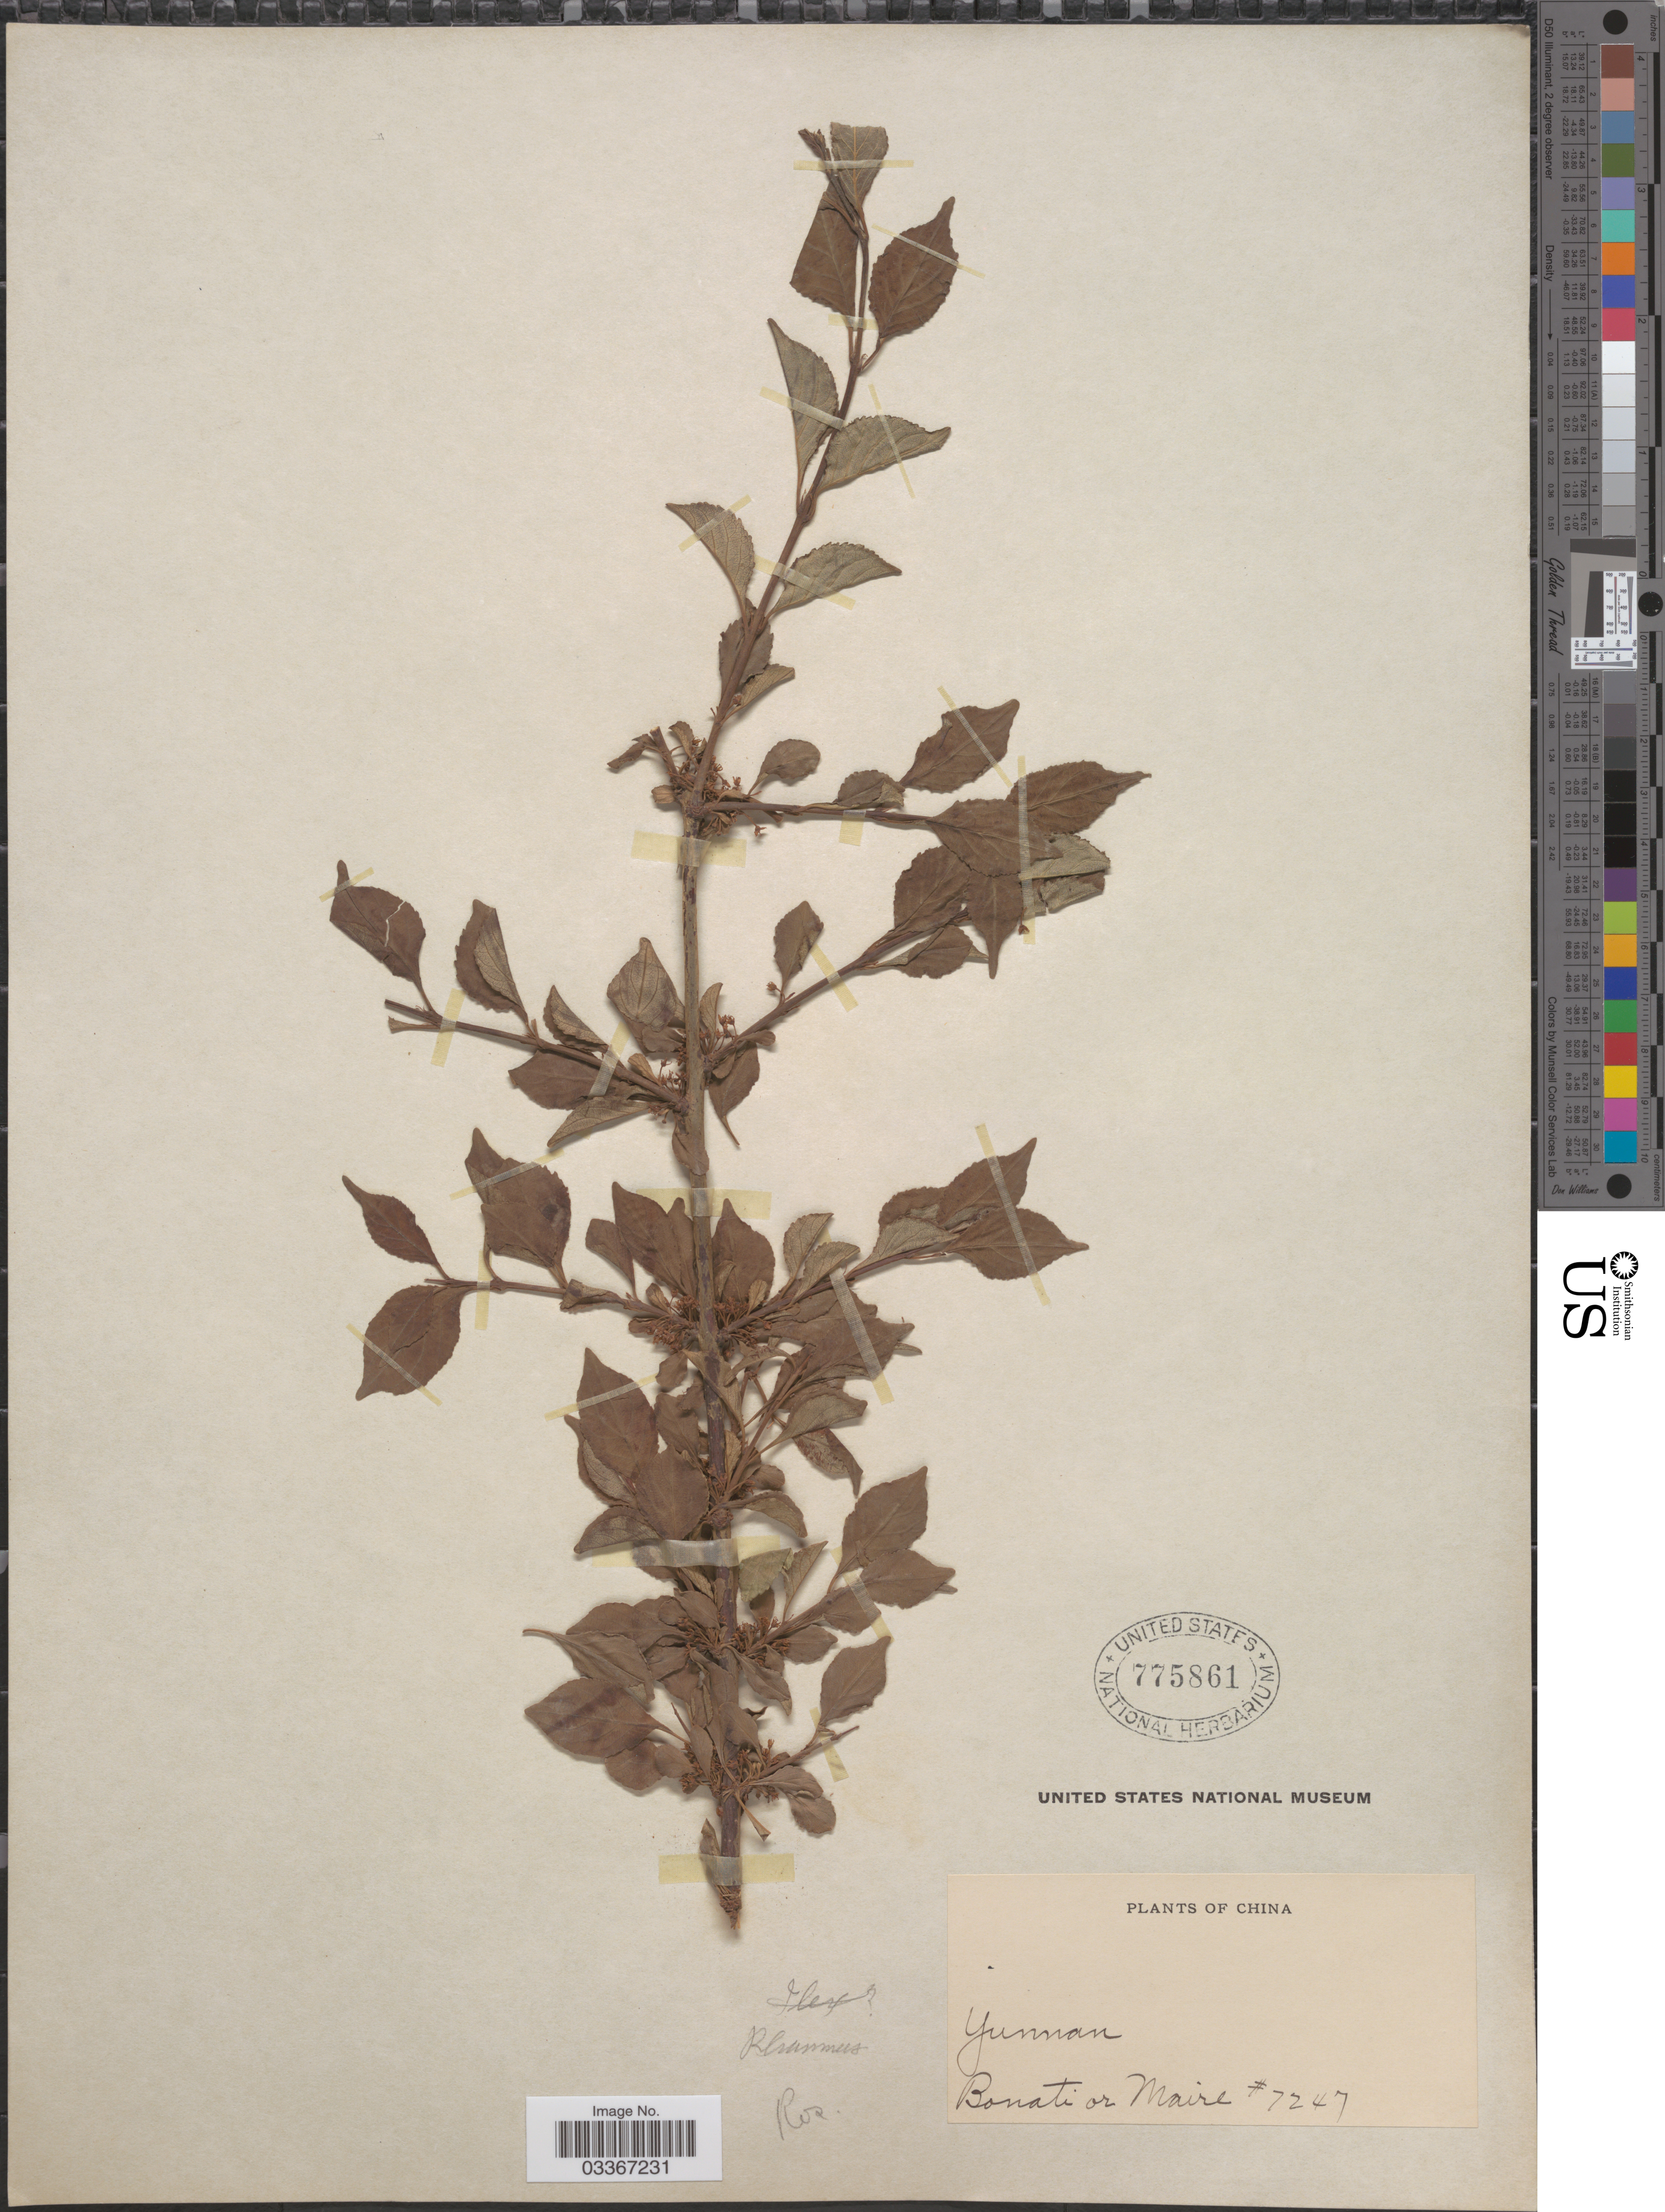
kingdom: Plantae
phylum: Tracheophyta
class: Magnoliopsida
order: Rosales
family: Rhamnaceae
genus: Rhamnus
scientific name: Rhamnus sp.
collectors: B. Marie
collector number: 7247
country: China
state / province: Yunnan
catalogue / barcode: US 775861